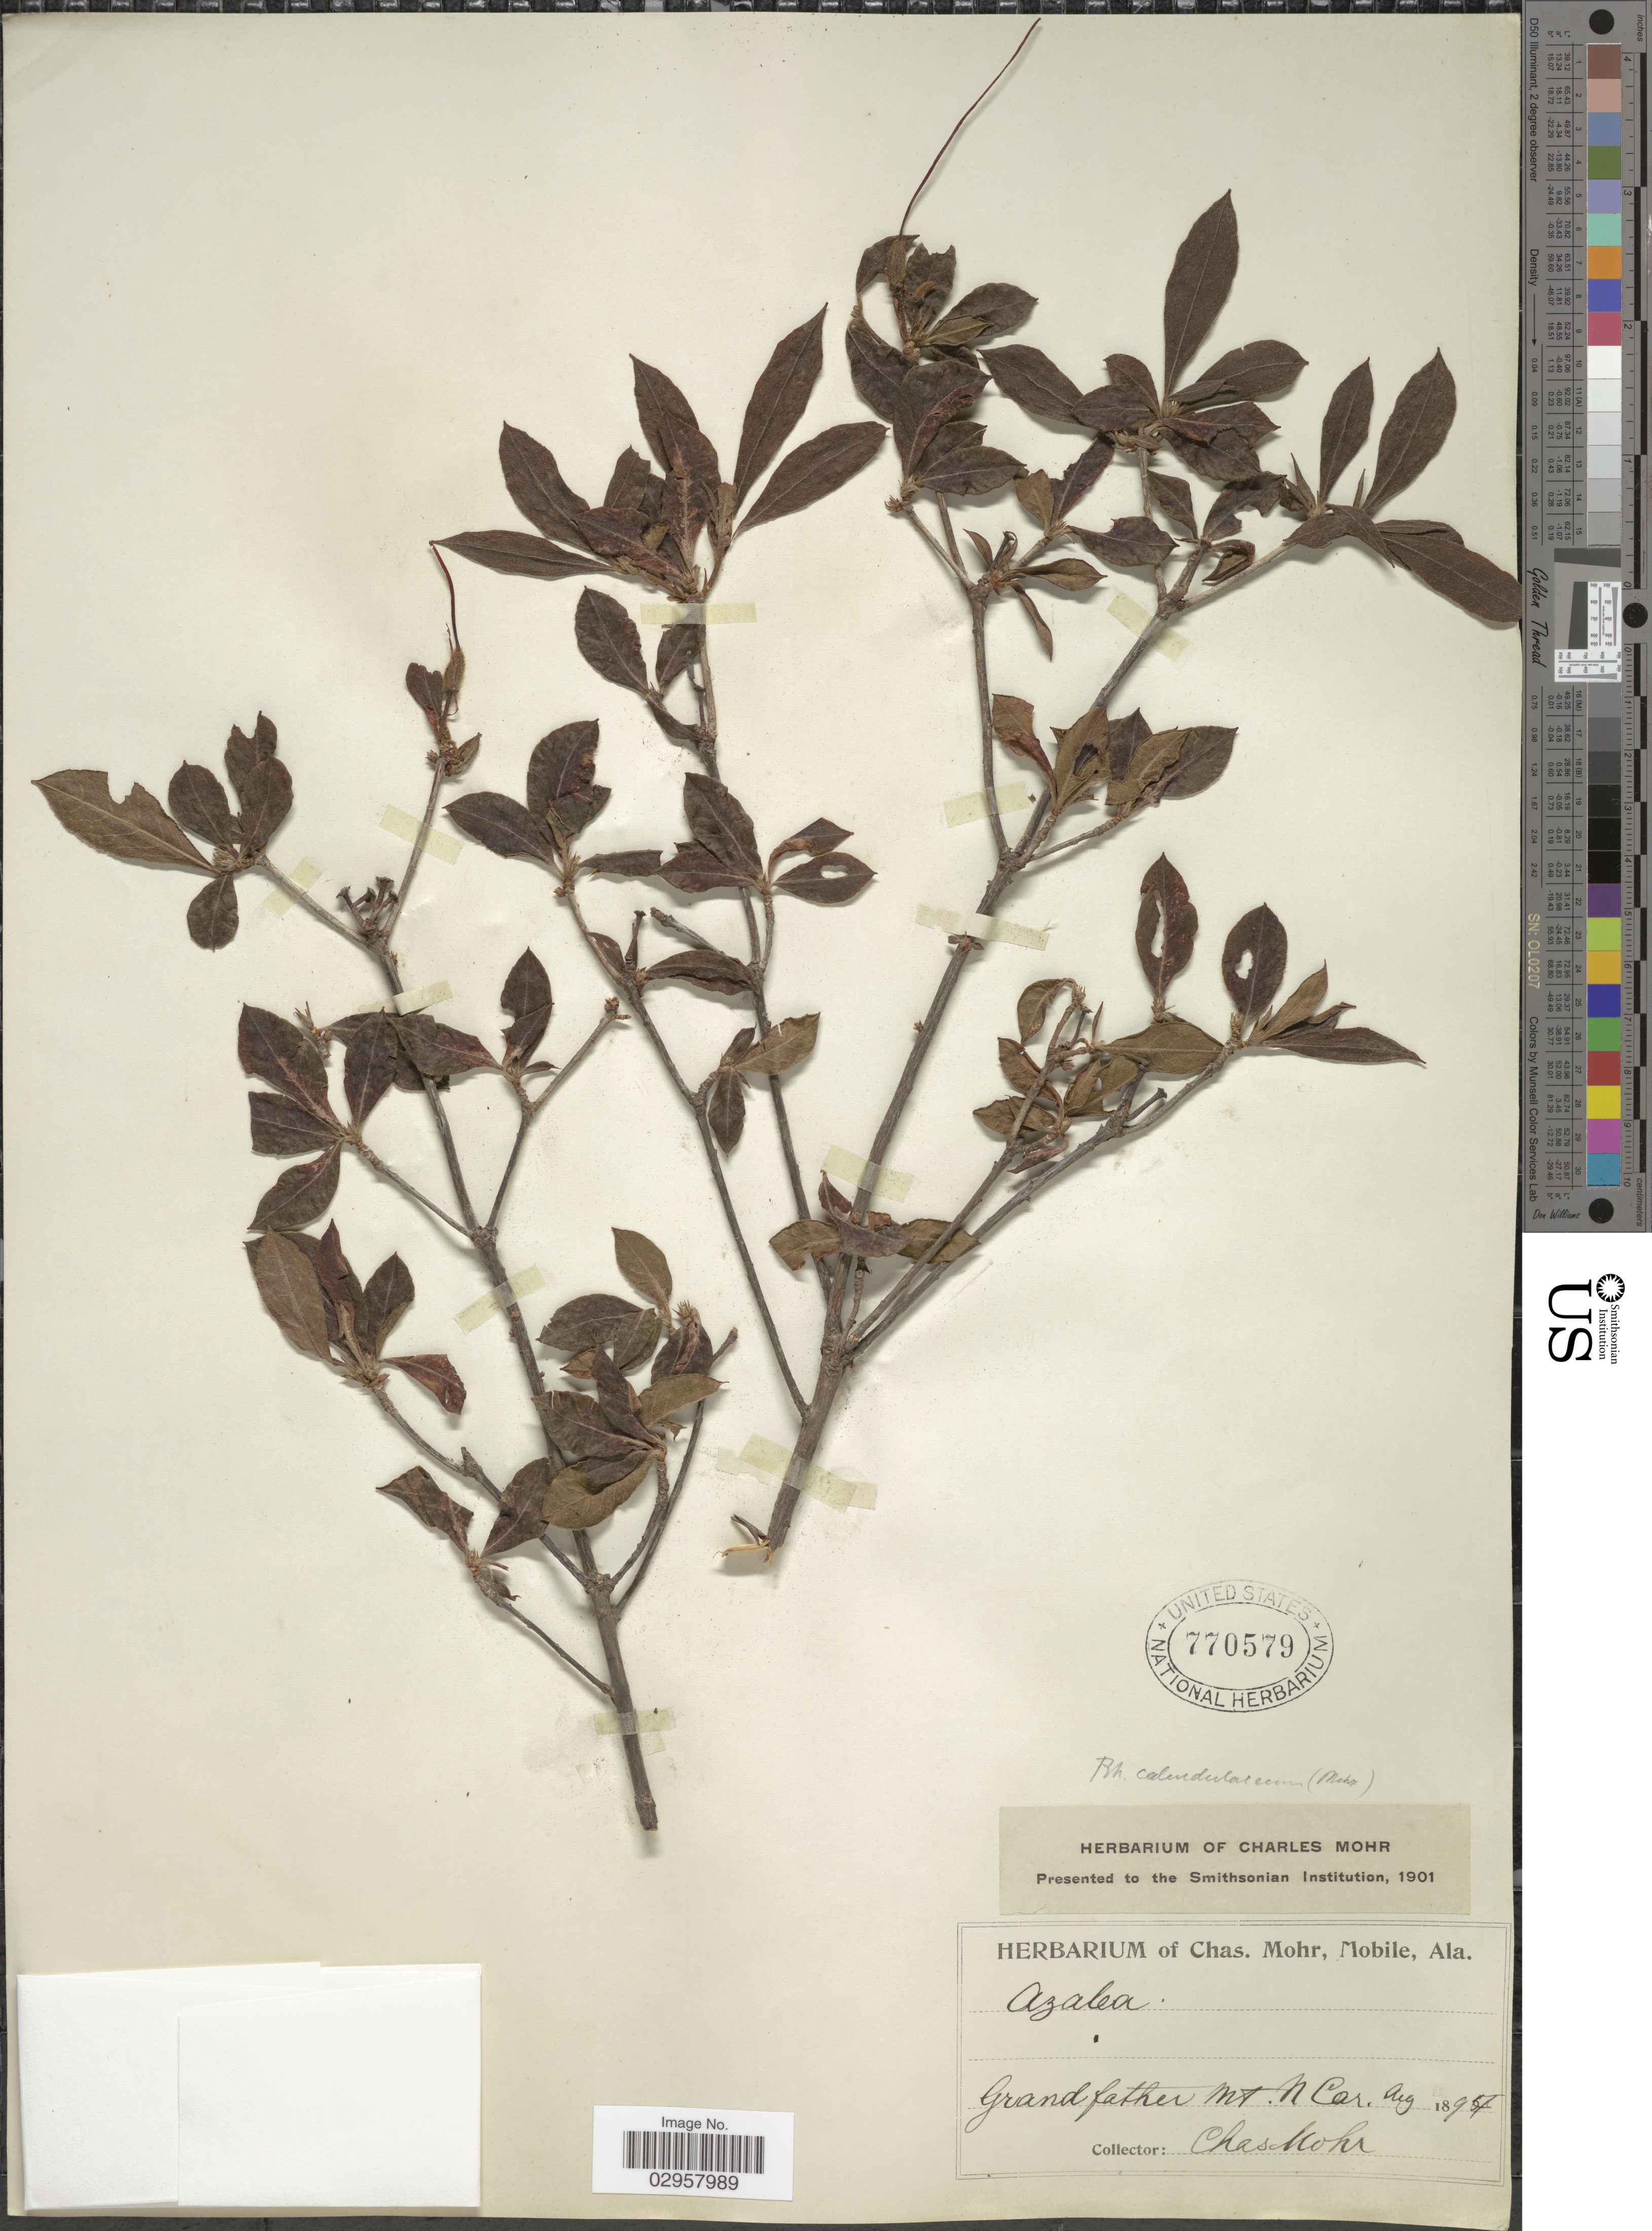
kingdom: Plantae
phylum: Tracheophyta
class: Magnoliopsida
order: Ericales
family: Ericaceae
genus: Rhododendron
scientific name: Rhododendron calendulaceum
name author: (Michx.) Torr.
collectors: Mohr, C. T. (herbarium)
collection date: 1894-08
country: United States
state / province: North Carolina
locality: Grandfather Mt.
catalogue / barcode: US 770579